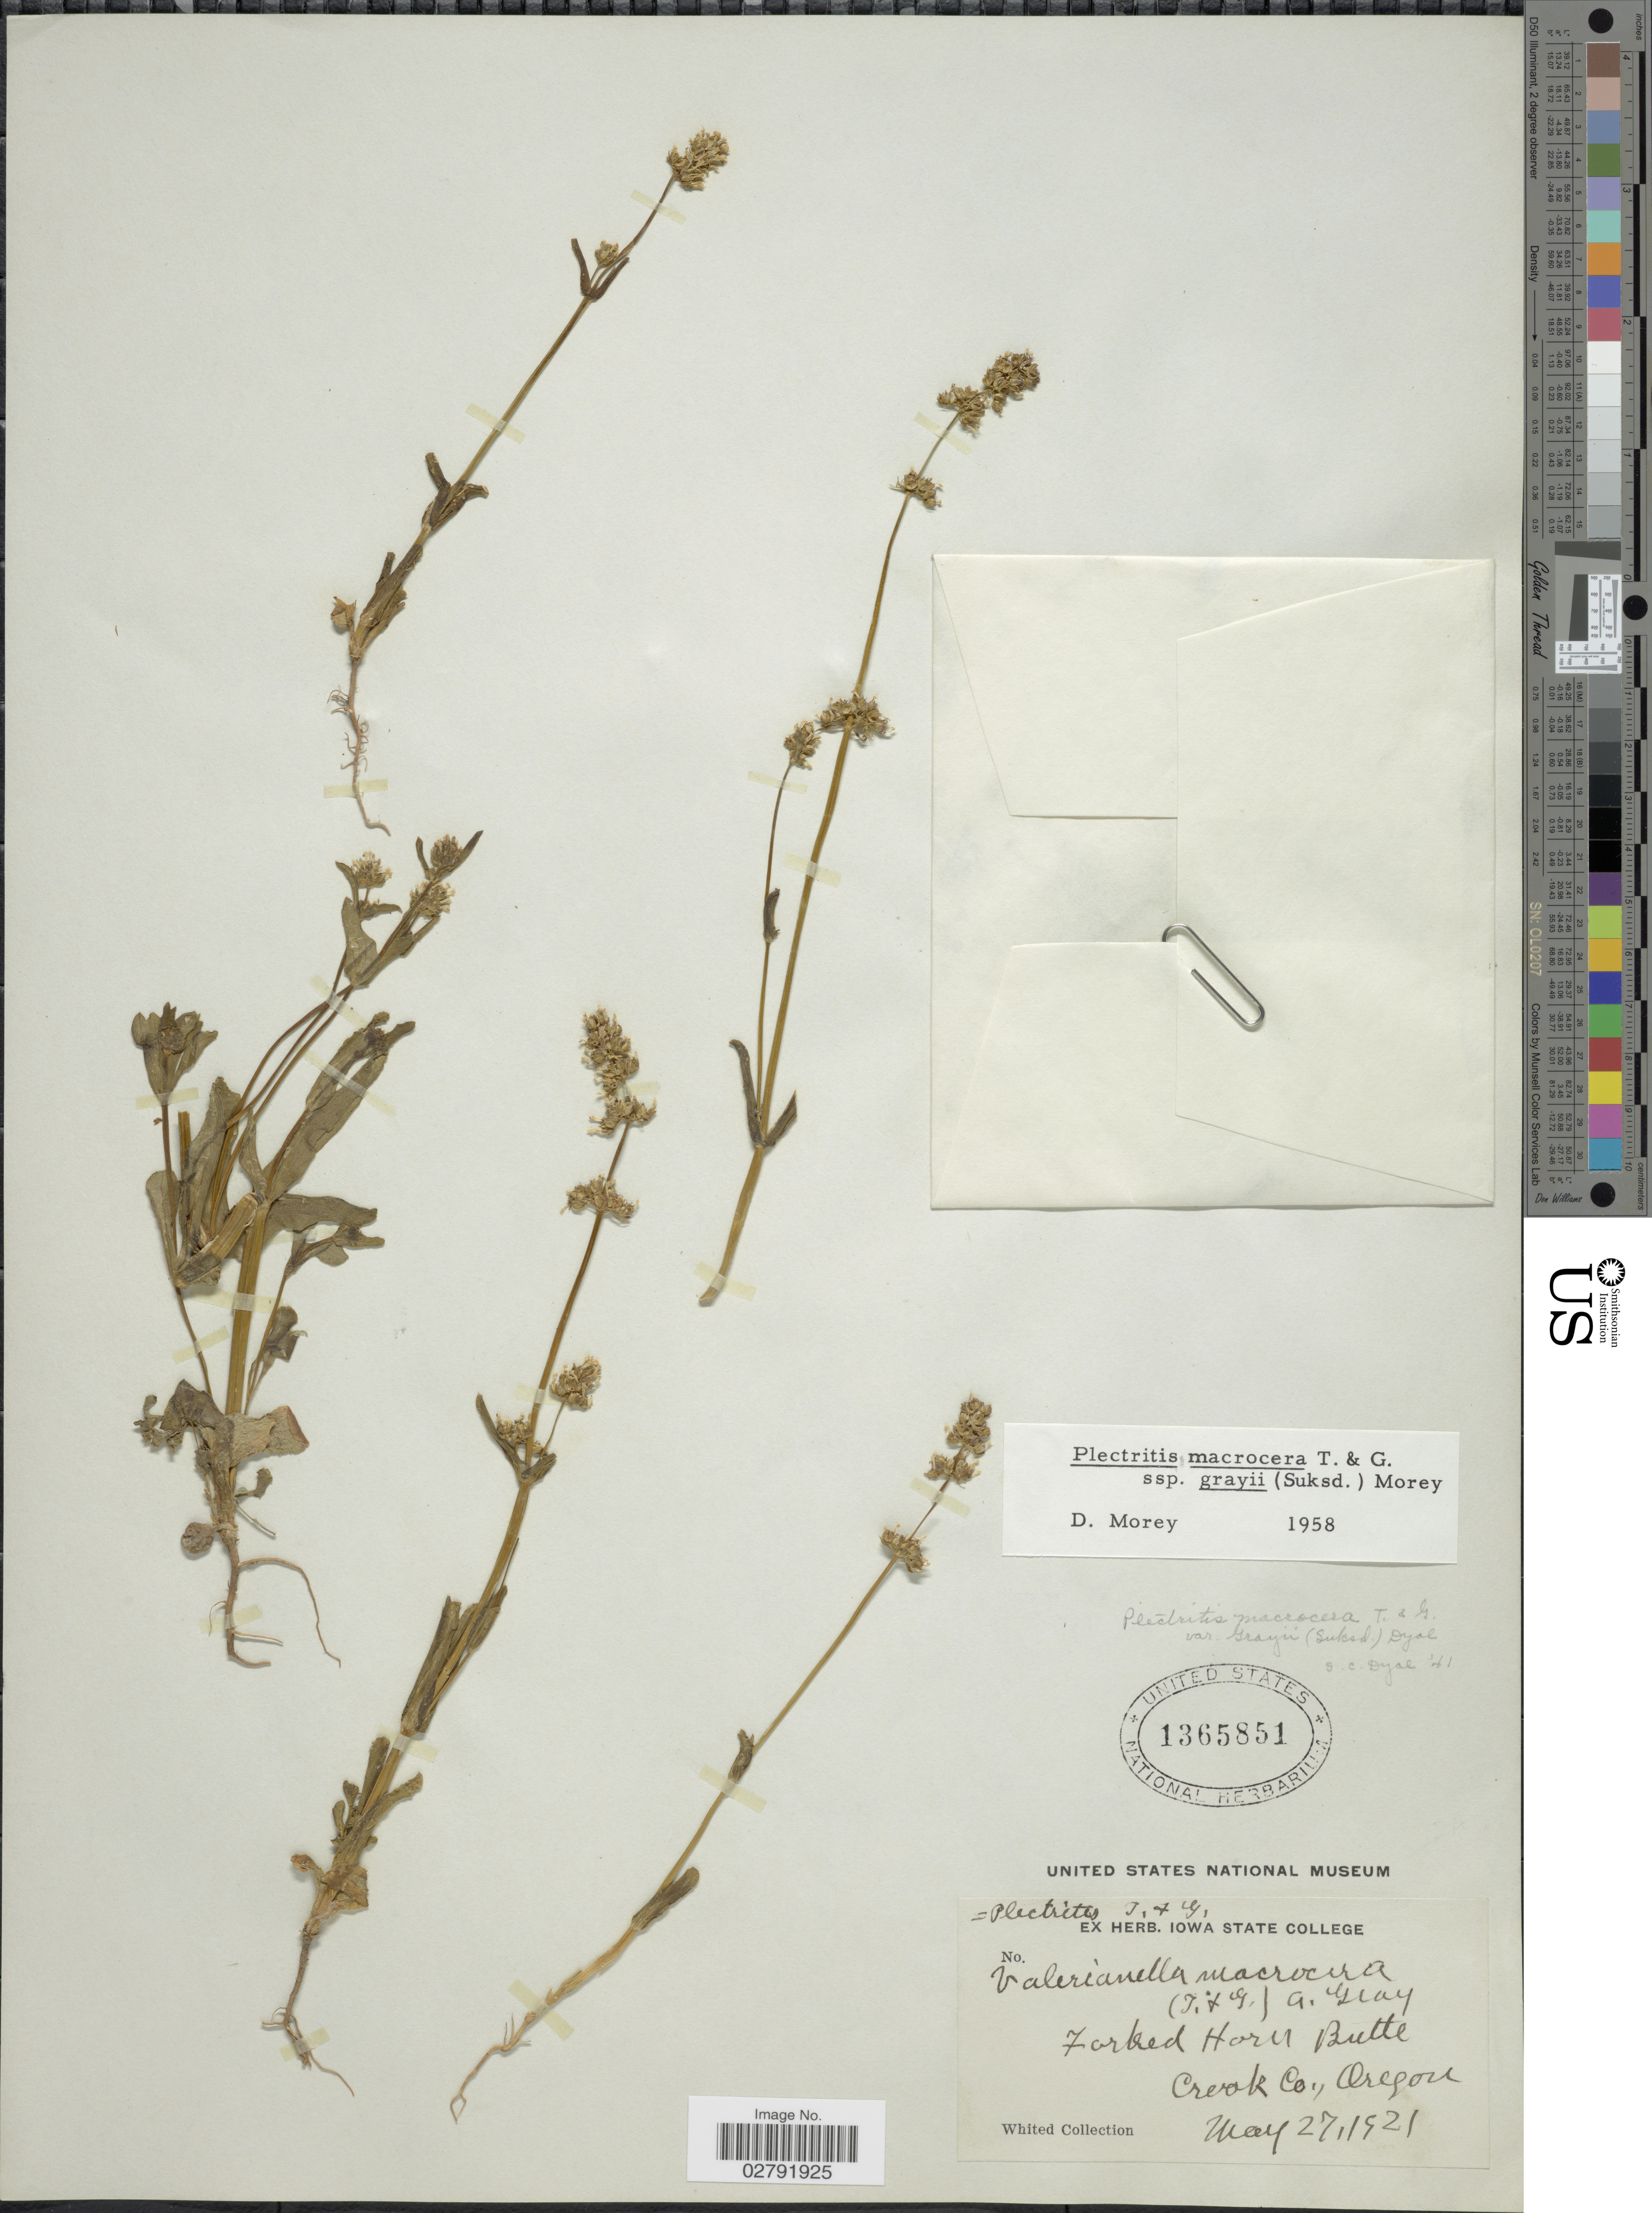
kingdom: Plantae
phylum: Tracheophyta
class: Magnoliopsida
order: Dipsacales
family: Caprifoliaceae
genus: Plectritis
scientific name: Plectritis macrocera subsp. grayi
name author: (Suksd.) Morey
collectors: K. Whited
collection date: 1921-05-27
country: United States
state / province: Oregon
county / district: Crook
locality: Forked Horn Butte. Crook Co.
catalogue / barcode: US 1365851